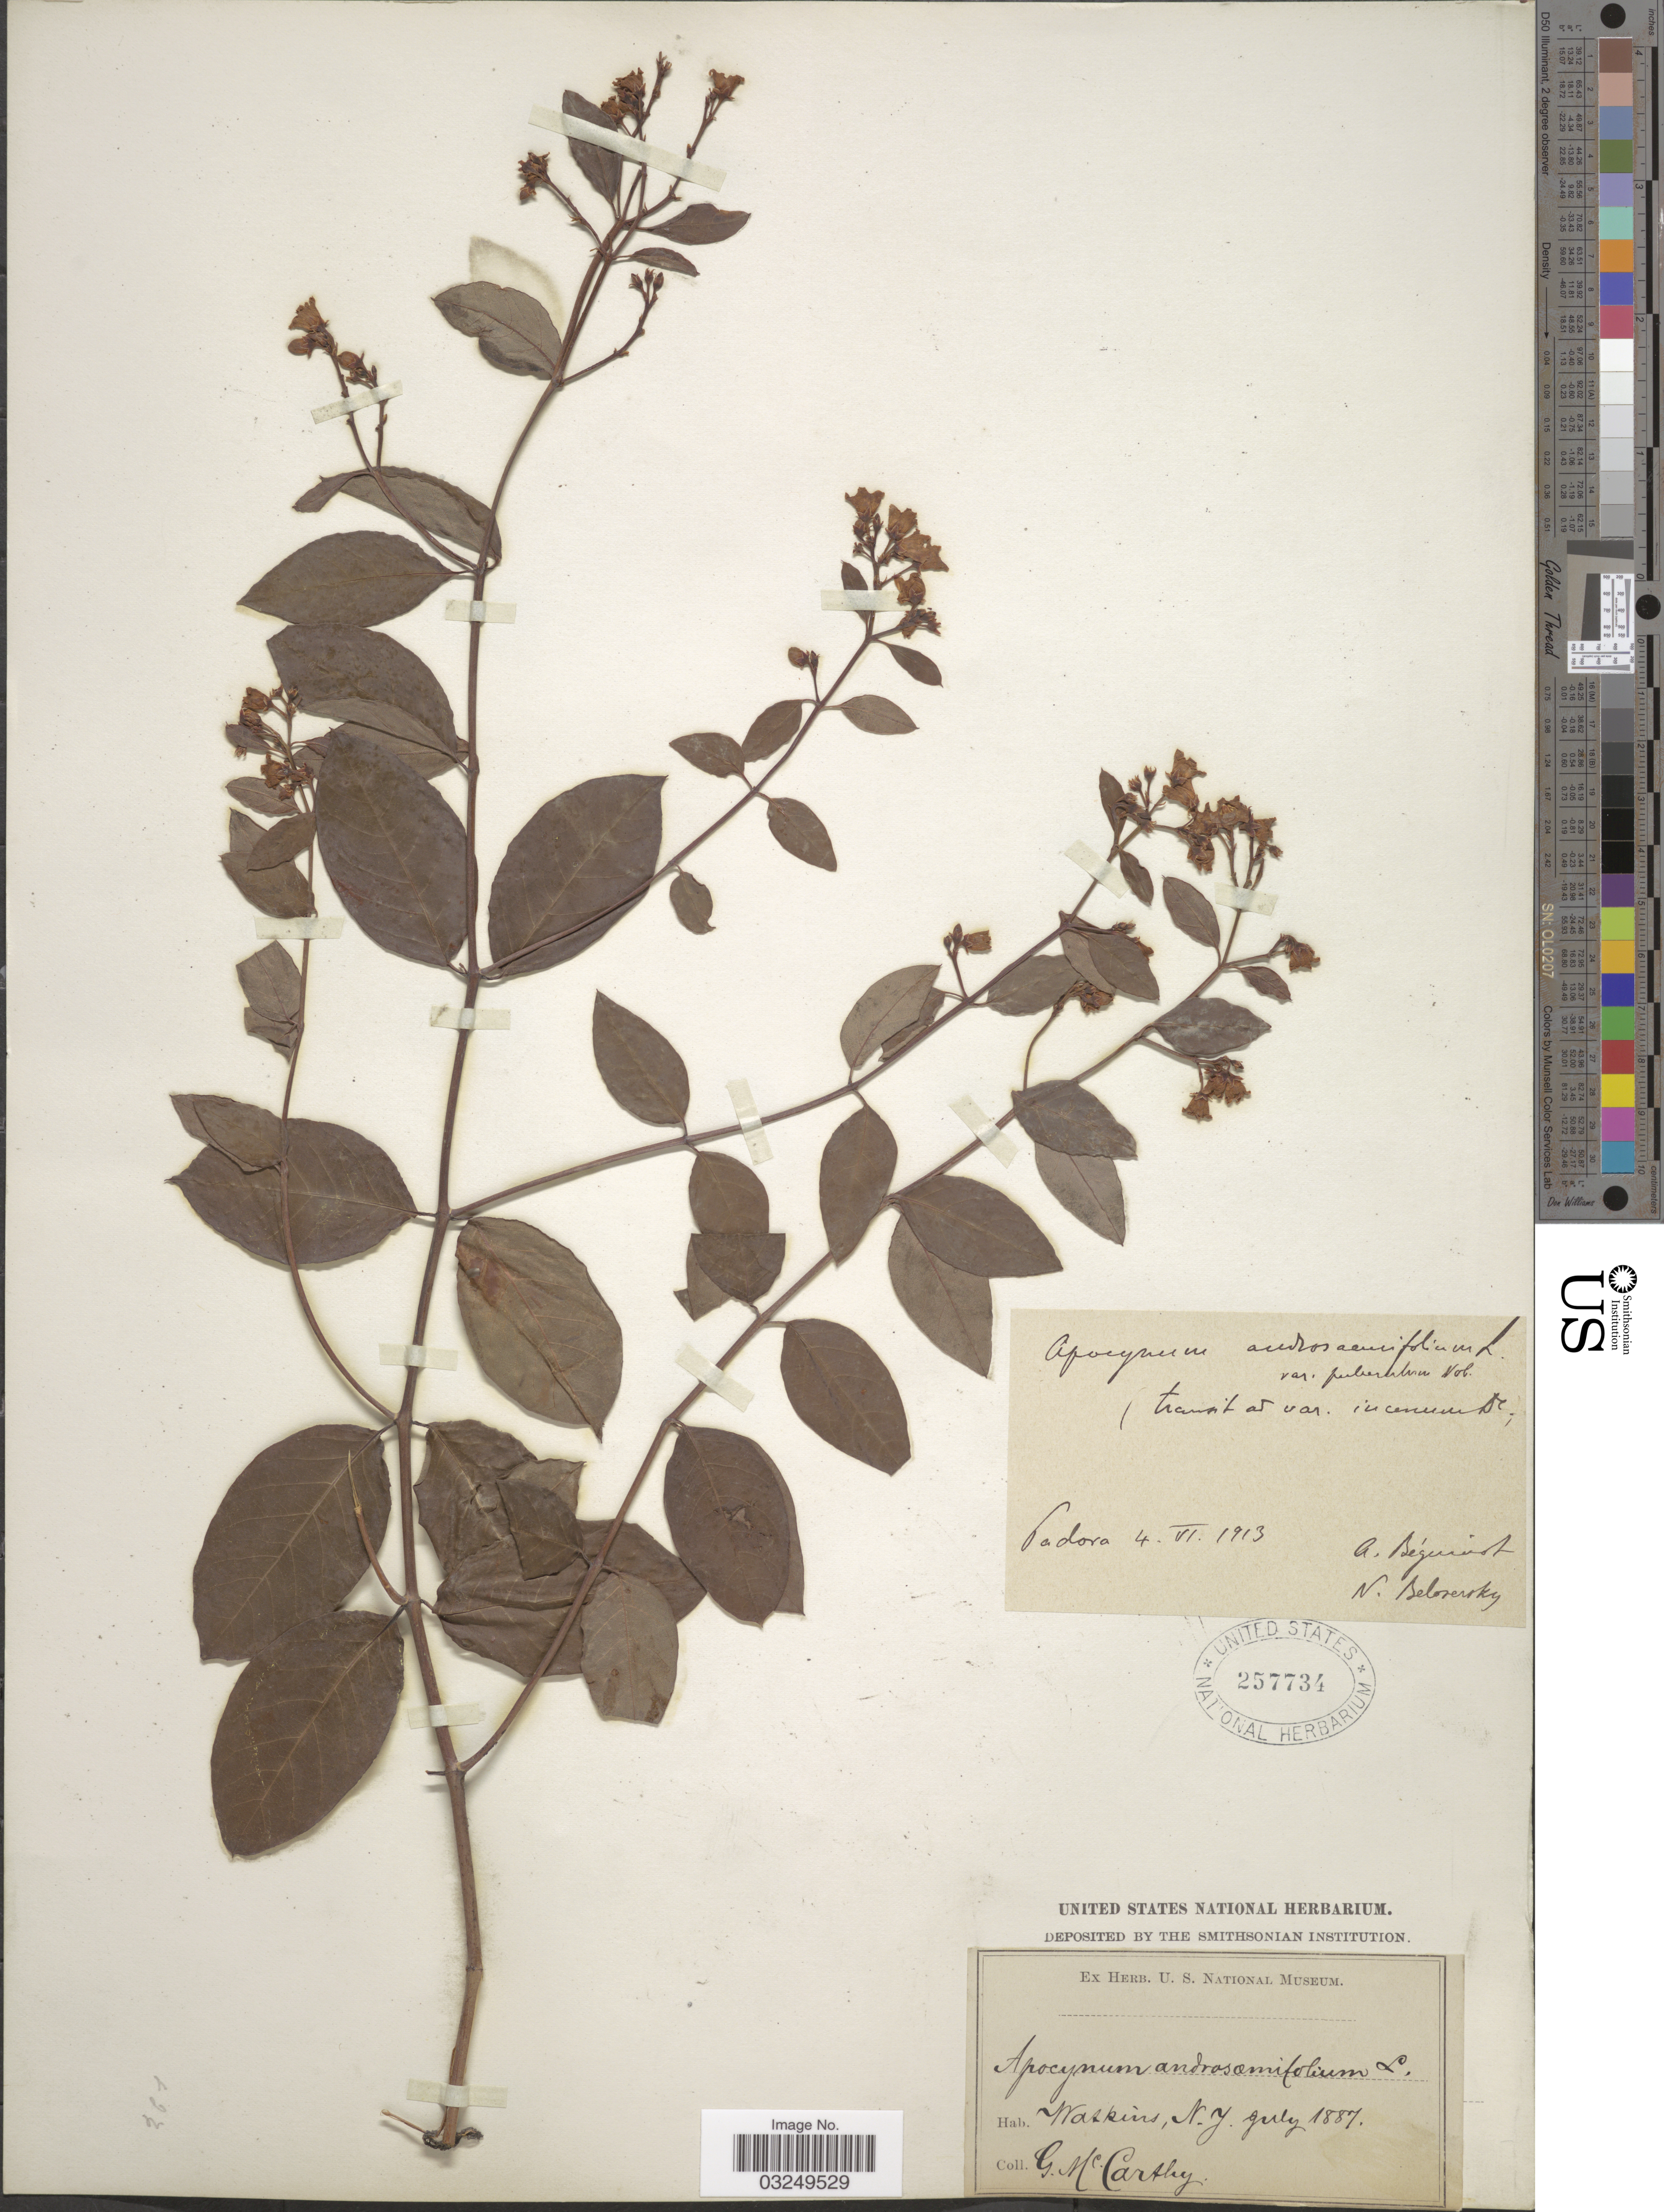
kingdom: Plantae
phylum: Tracheophyta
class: Magnoliopsida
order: Gentianales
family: Apocynaceae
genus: Apocynum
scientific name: Apocynum androsaemifolium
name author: L.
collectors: G. McCarthy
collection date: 1887-07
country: United States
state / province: New York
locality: Watkins, N. Y.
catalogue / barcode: US 257734